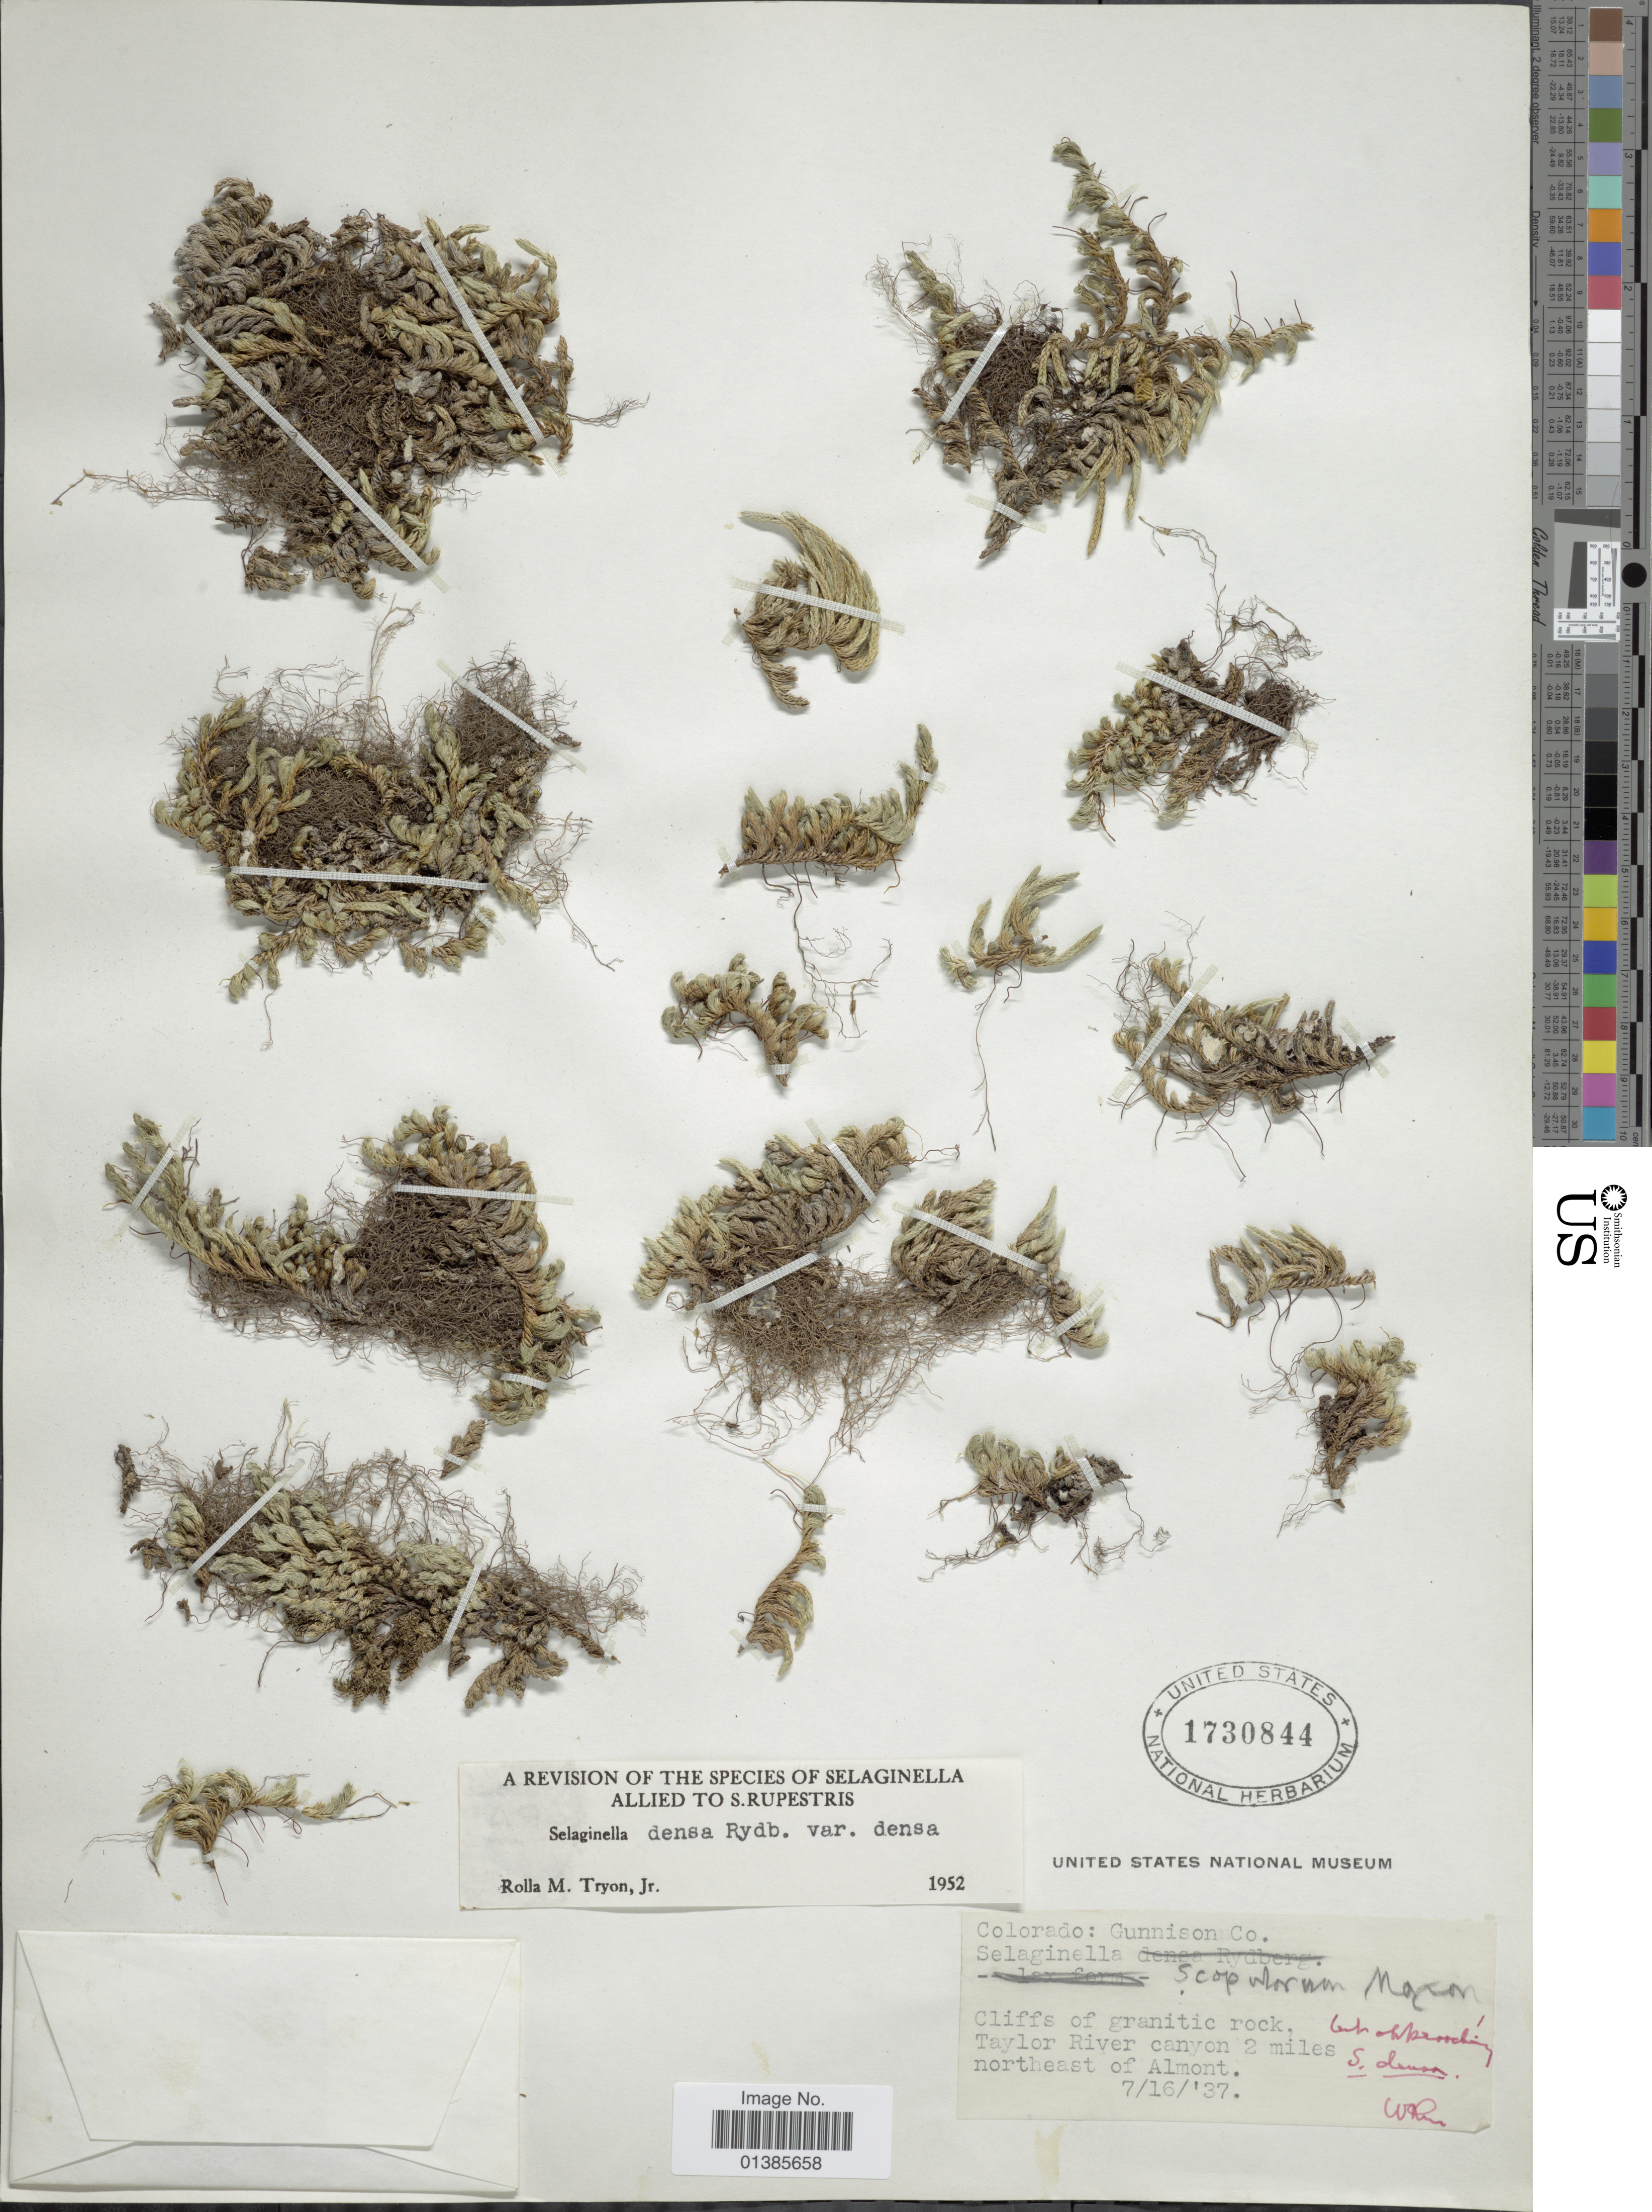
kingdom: Plantae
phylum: Tracheophyta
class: Lycopodiopsida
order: Selaginellales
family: Selaginellaceae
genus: Selaginella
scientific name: Selaginella densa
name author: Rydb.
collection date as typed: Transcribed d/m/y: 16/7/37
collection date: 1937-07-16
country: United States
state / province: Colorado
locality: Gunnison Co. Cliffs of granitic rock, Taylor River canyon 2 miles northeast of Almont.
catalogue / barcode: US 1730844